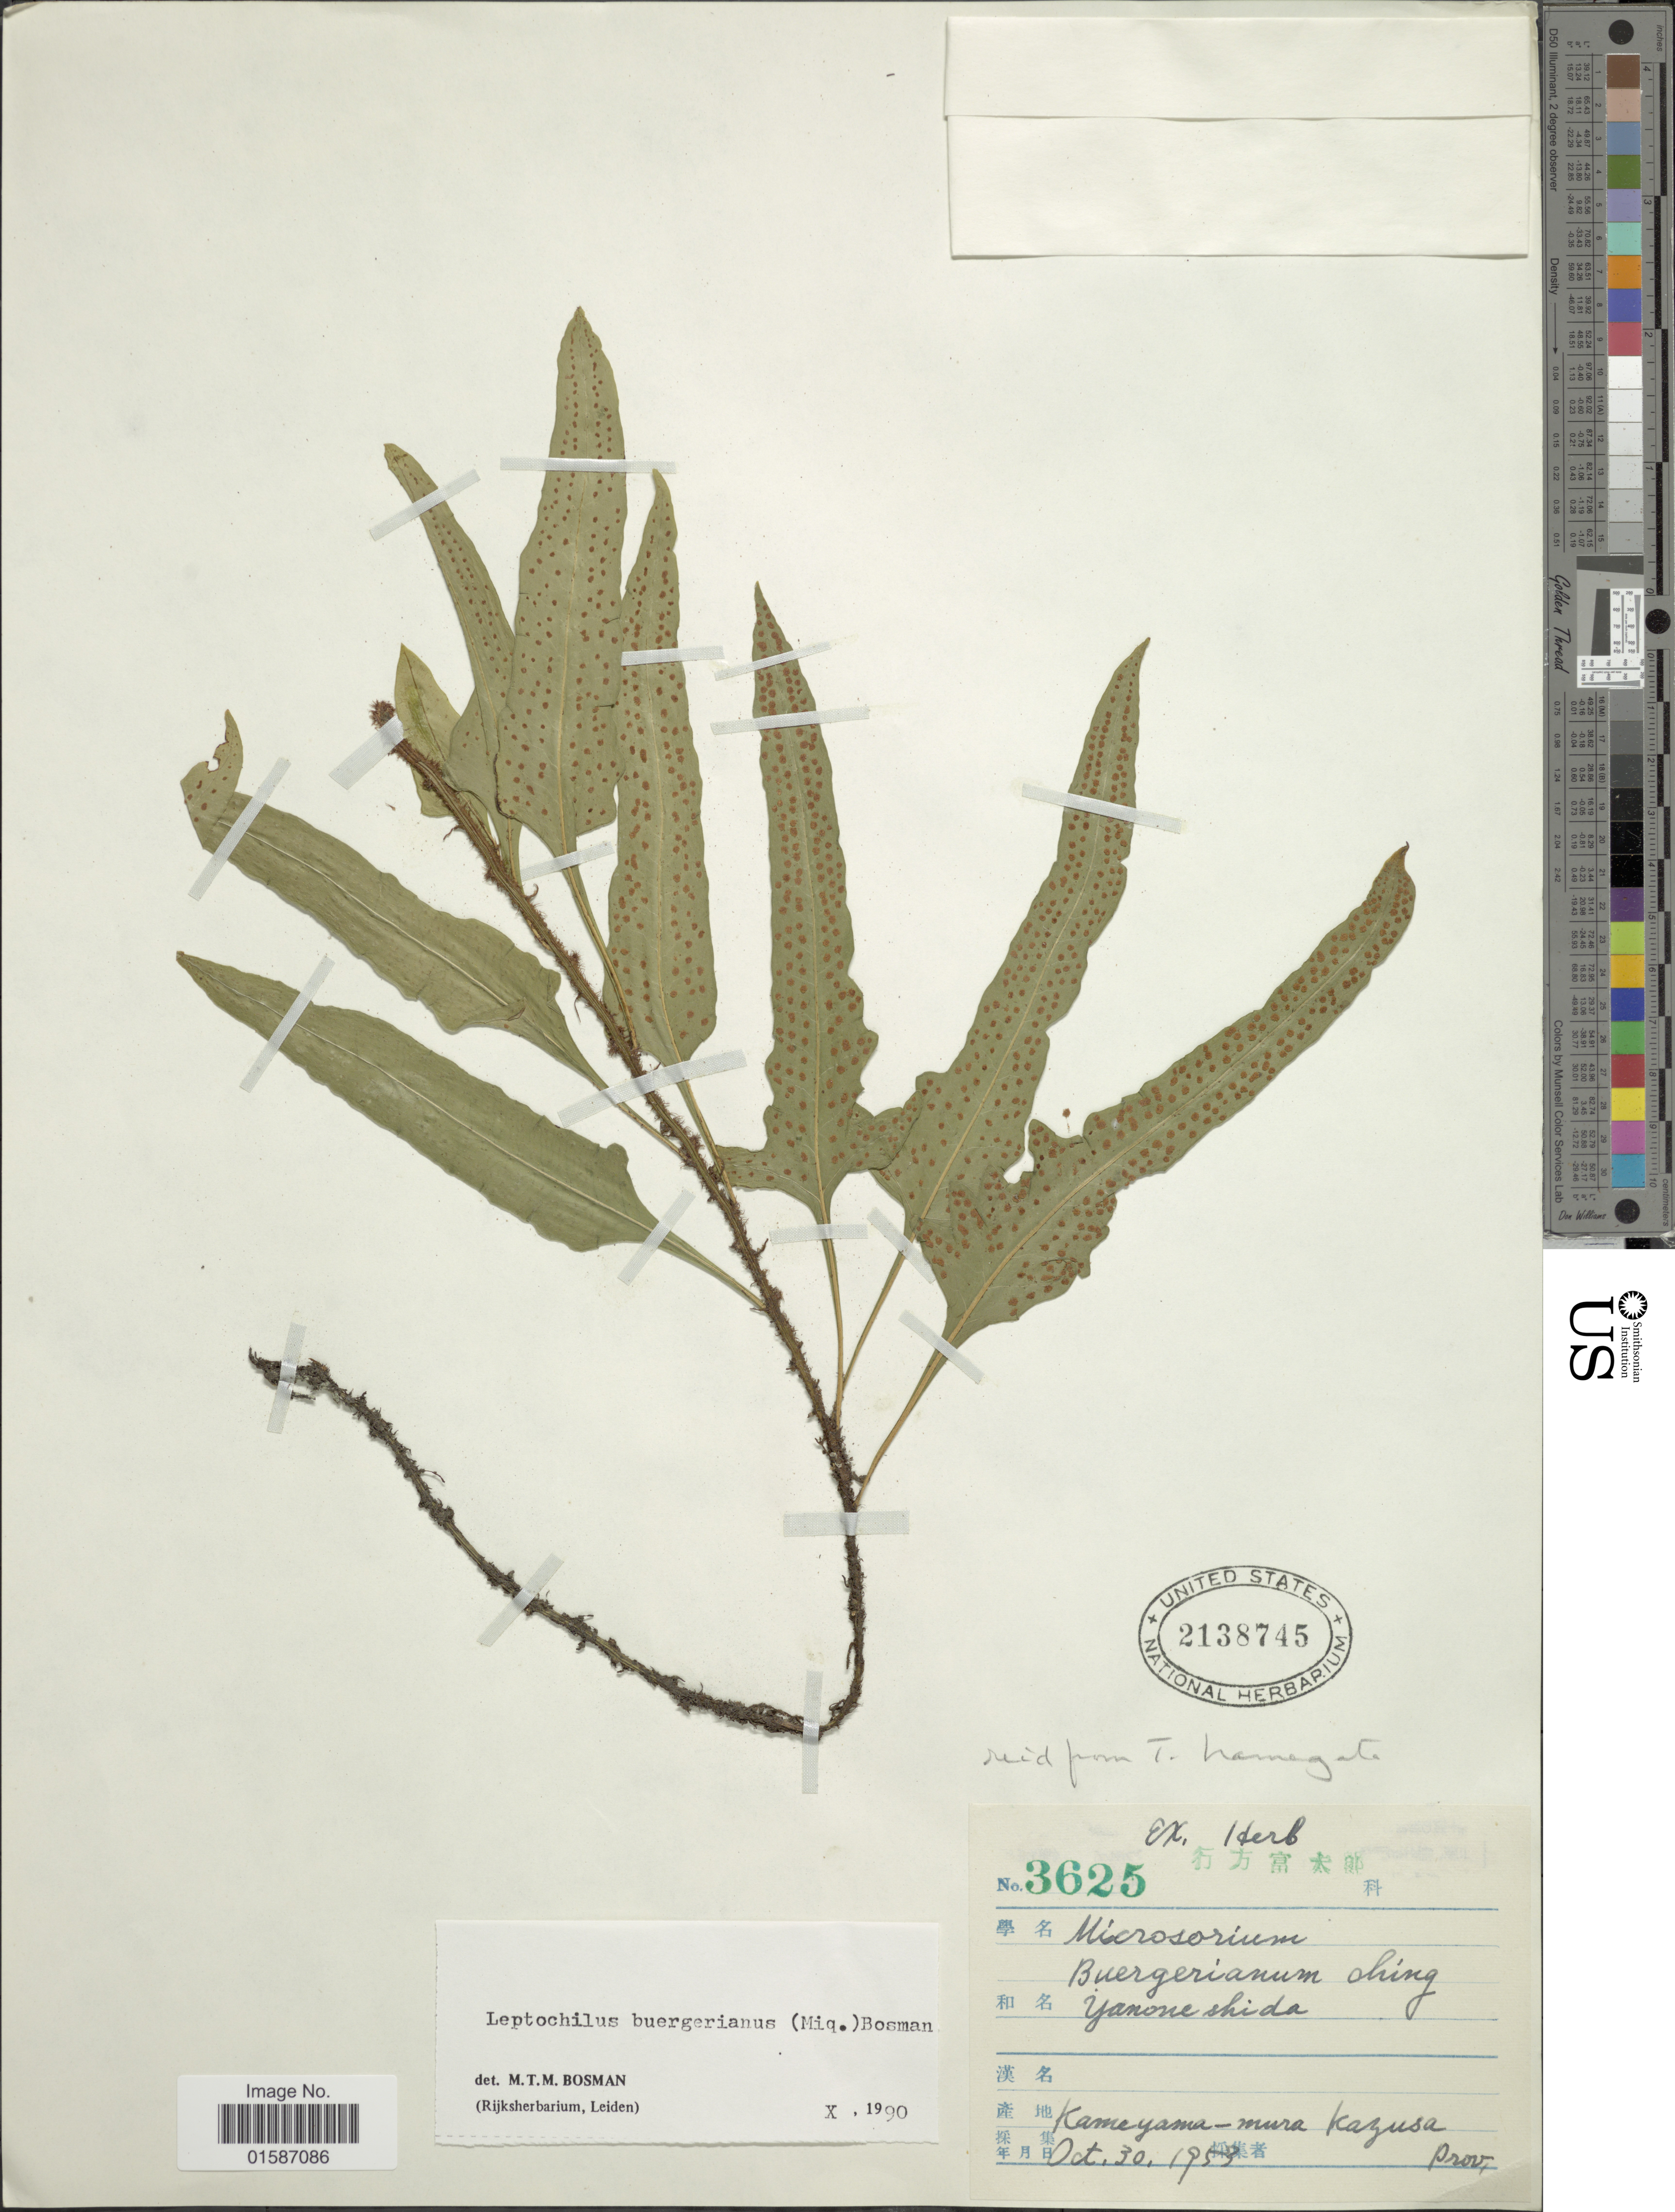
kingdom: Plantae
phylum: Tracheophyta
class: Polypodiopsida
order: Polypodiales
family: Polypodiaceae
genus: Lepidomicrosorium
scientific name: Lepidomicrosorium buergerianum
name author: (Miq.) Ching & K.H. Shing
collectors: T. Namegata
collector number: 3625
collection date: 1953-10-30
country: Japan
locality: Kameyama-mura Kazusa Prov. [interpreted]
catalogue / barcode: US 2138745